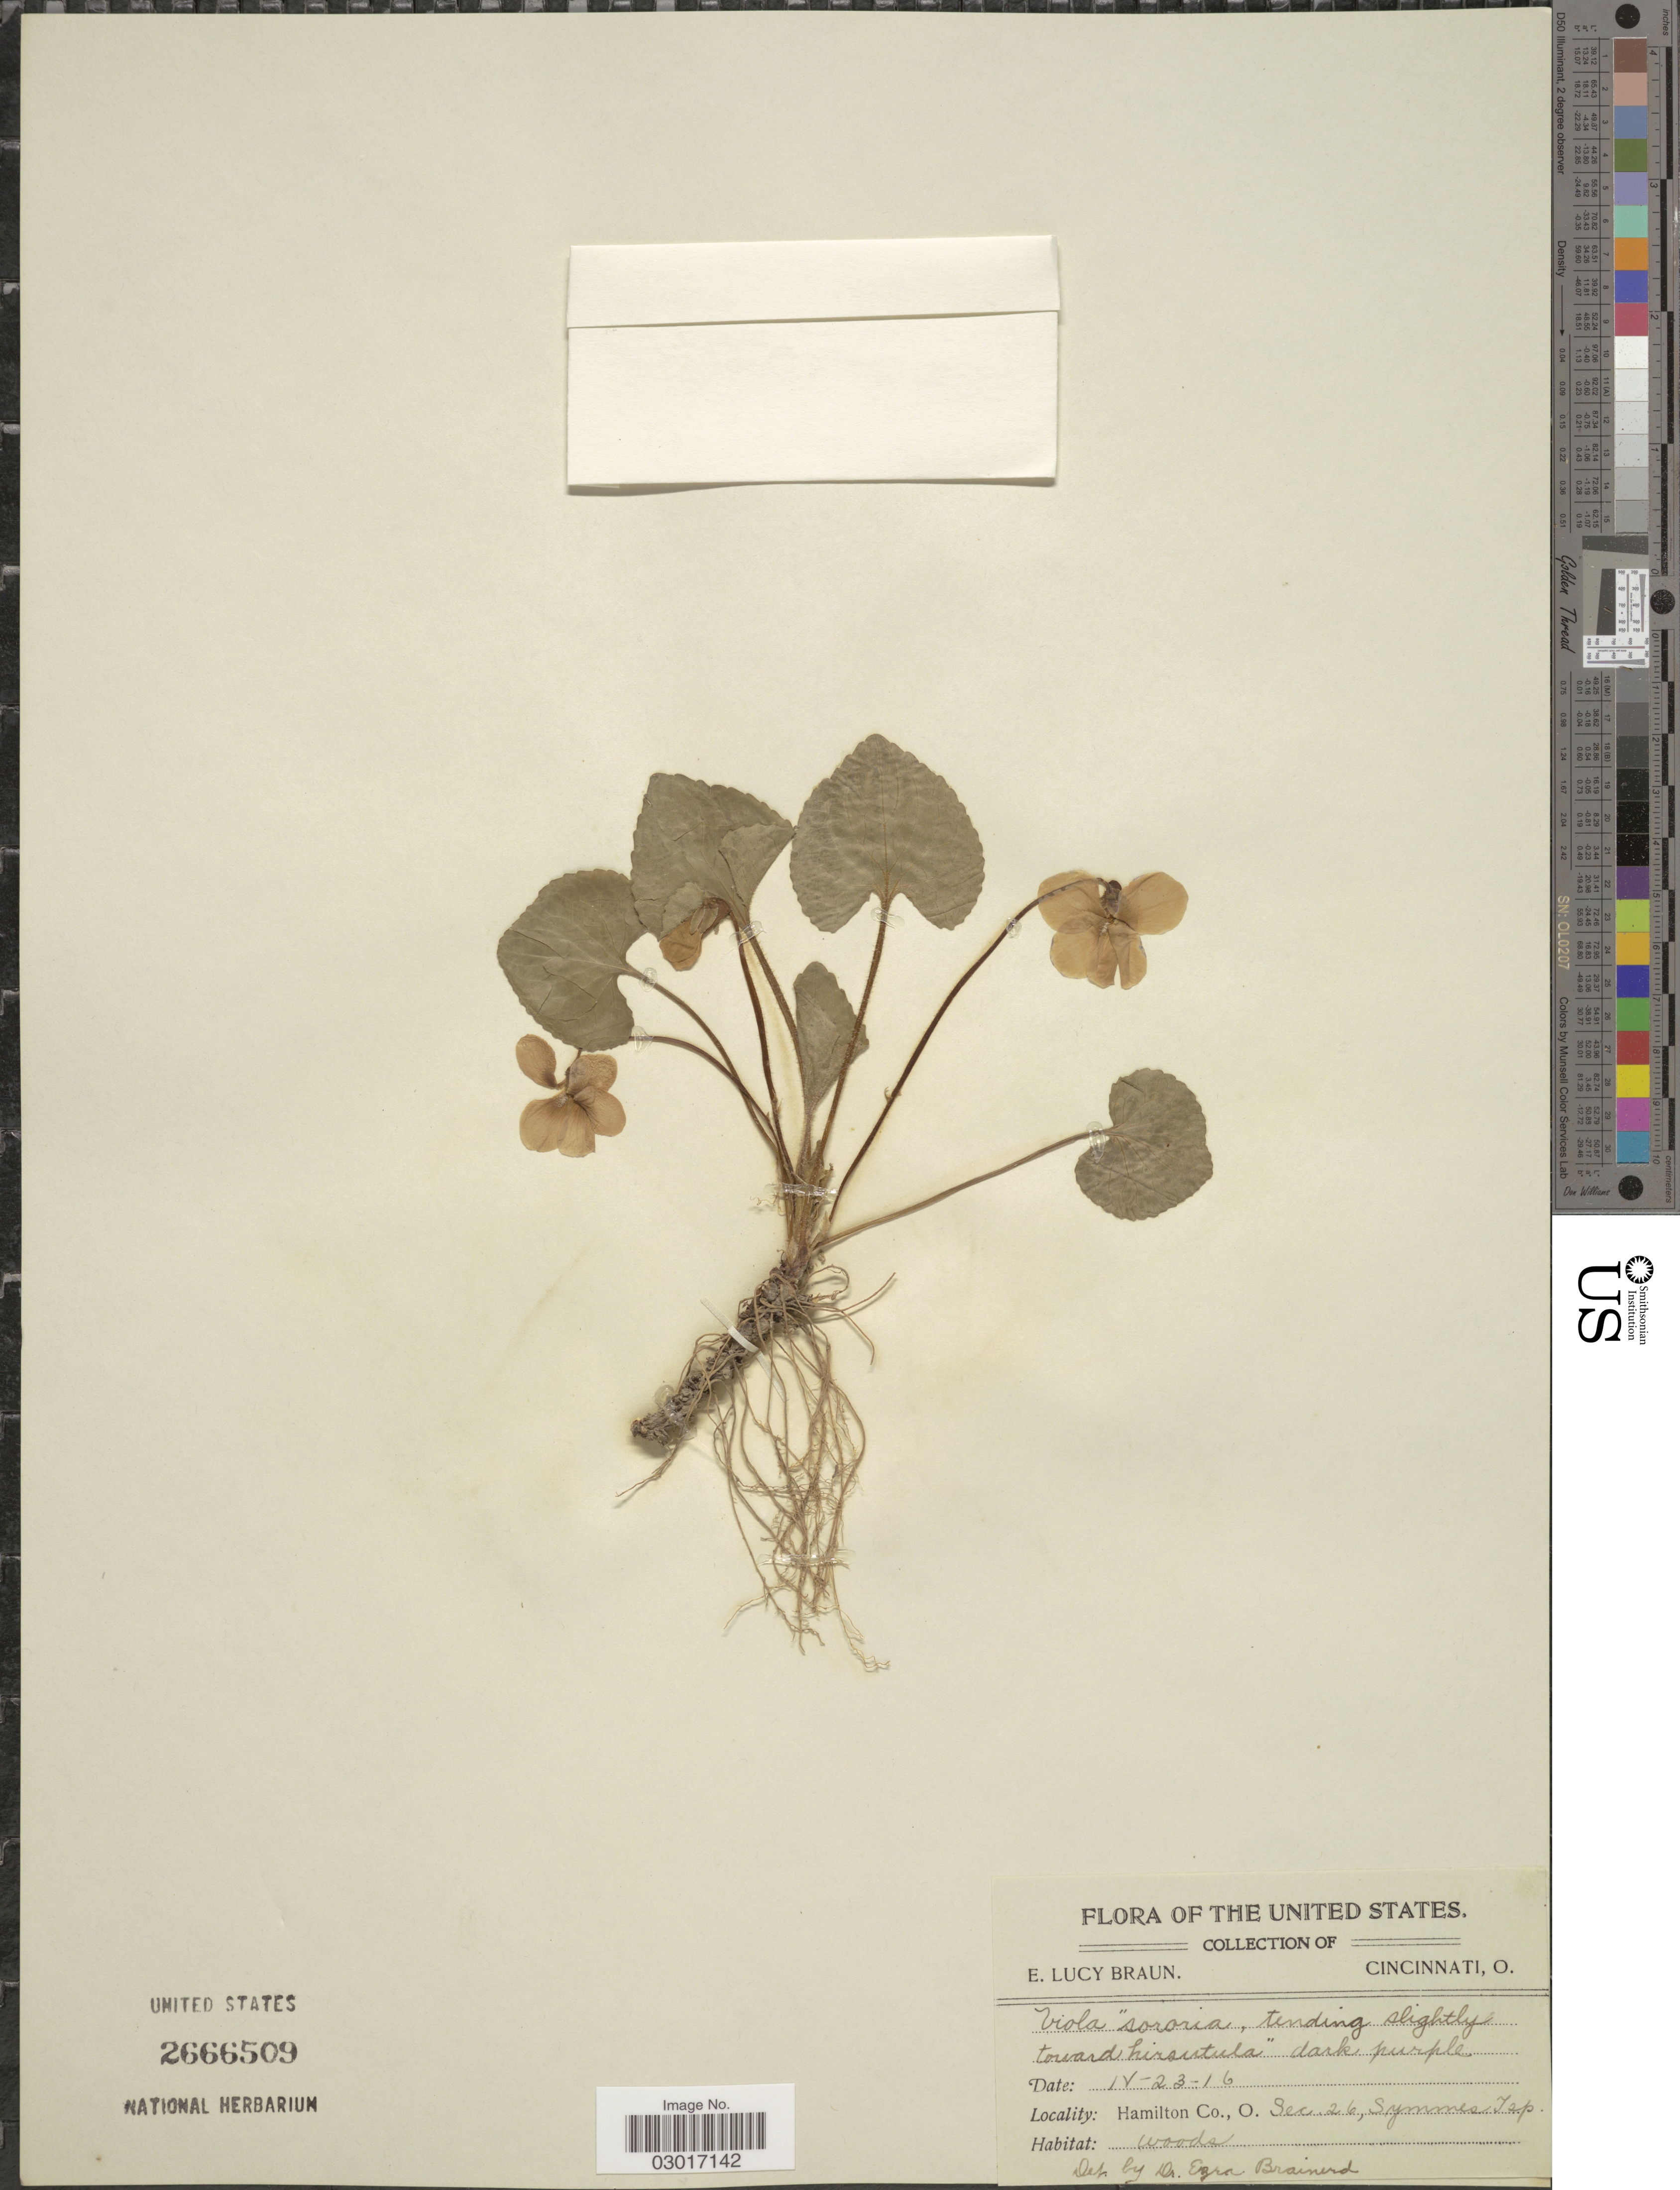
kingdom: Plantae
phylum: Tracheophyta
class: Magnoliopsida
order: Malpighiales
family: Violaceae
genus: Viola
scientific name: Viola sororia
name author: Willd.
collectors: E. L. Braun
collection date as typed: Transcribed d/m/y: 23/4/16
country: United States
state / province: Ohio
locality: Hamilton Co., O. Sec. 26, Symmes Tap.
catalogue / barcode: US 2666509